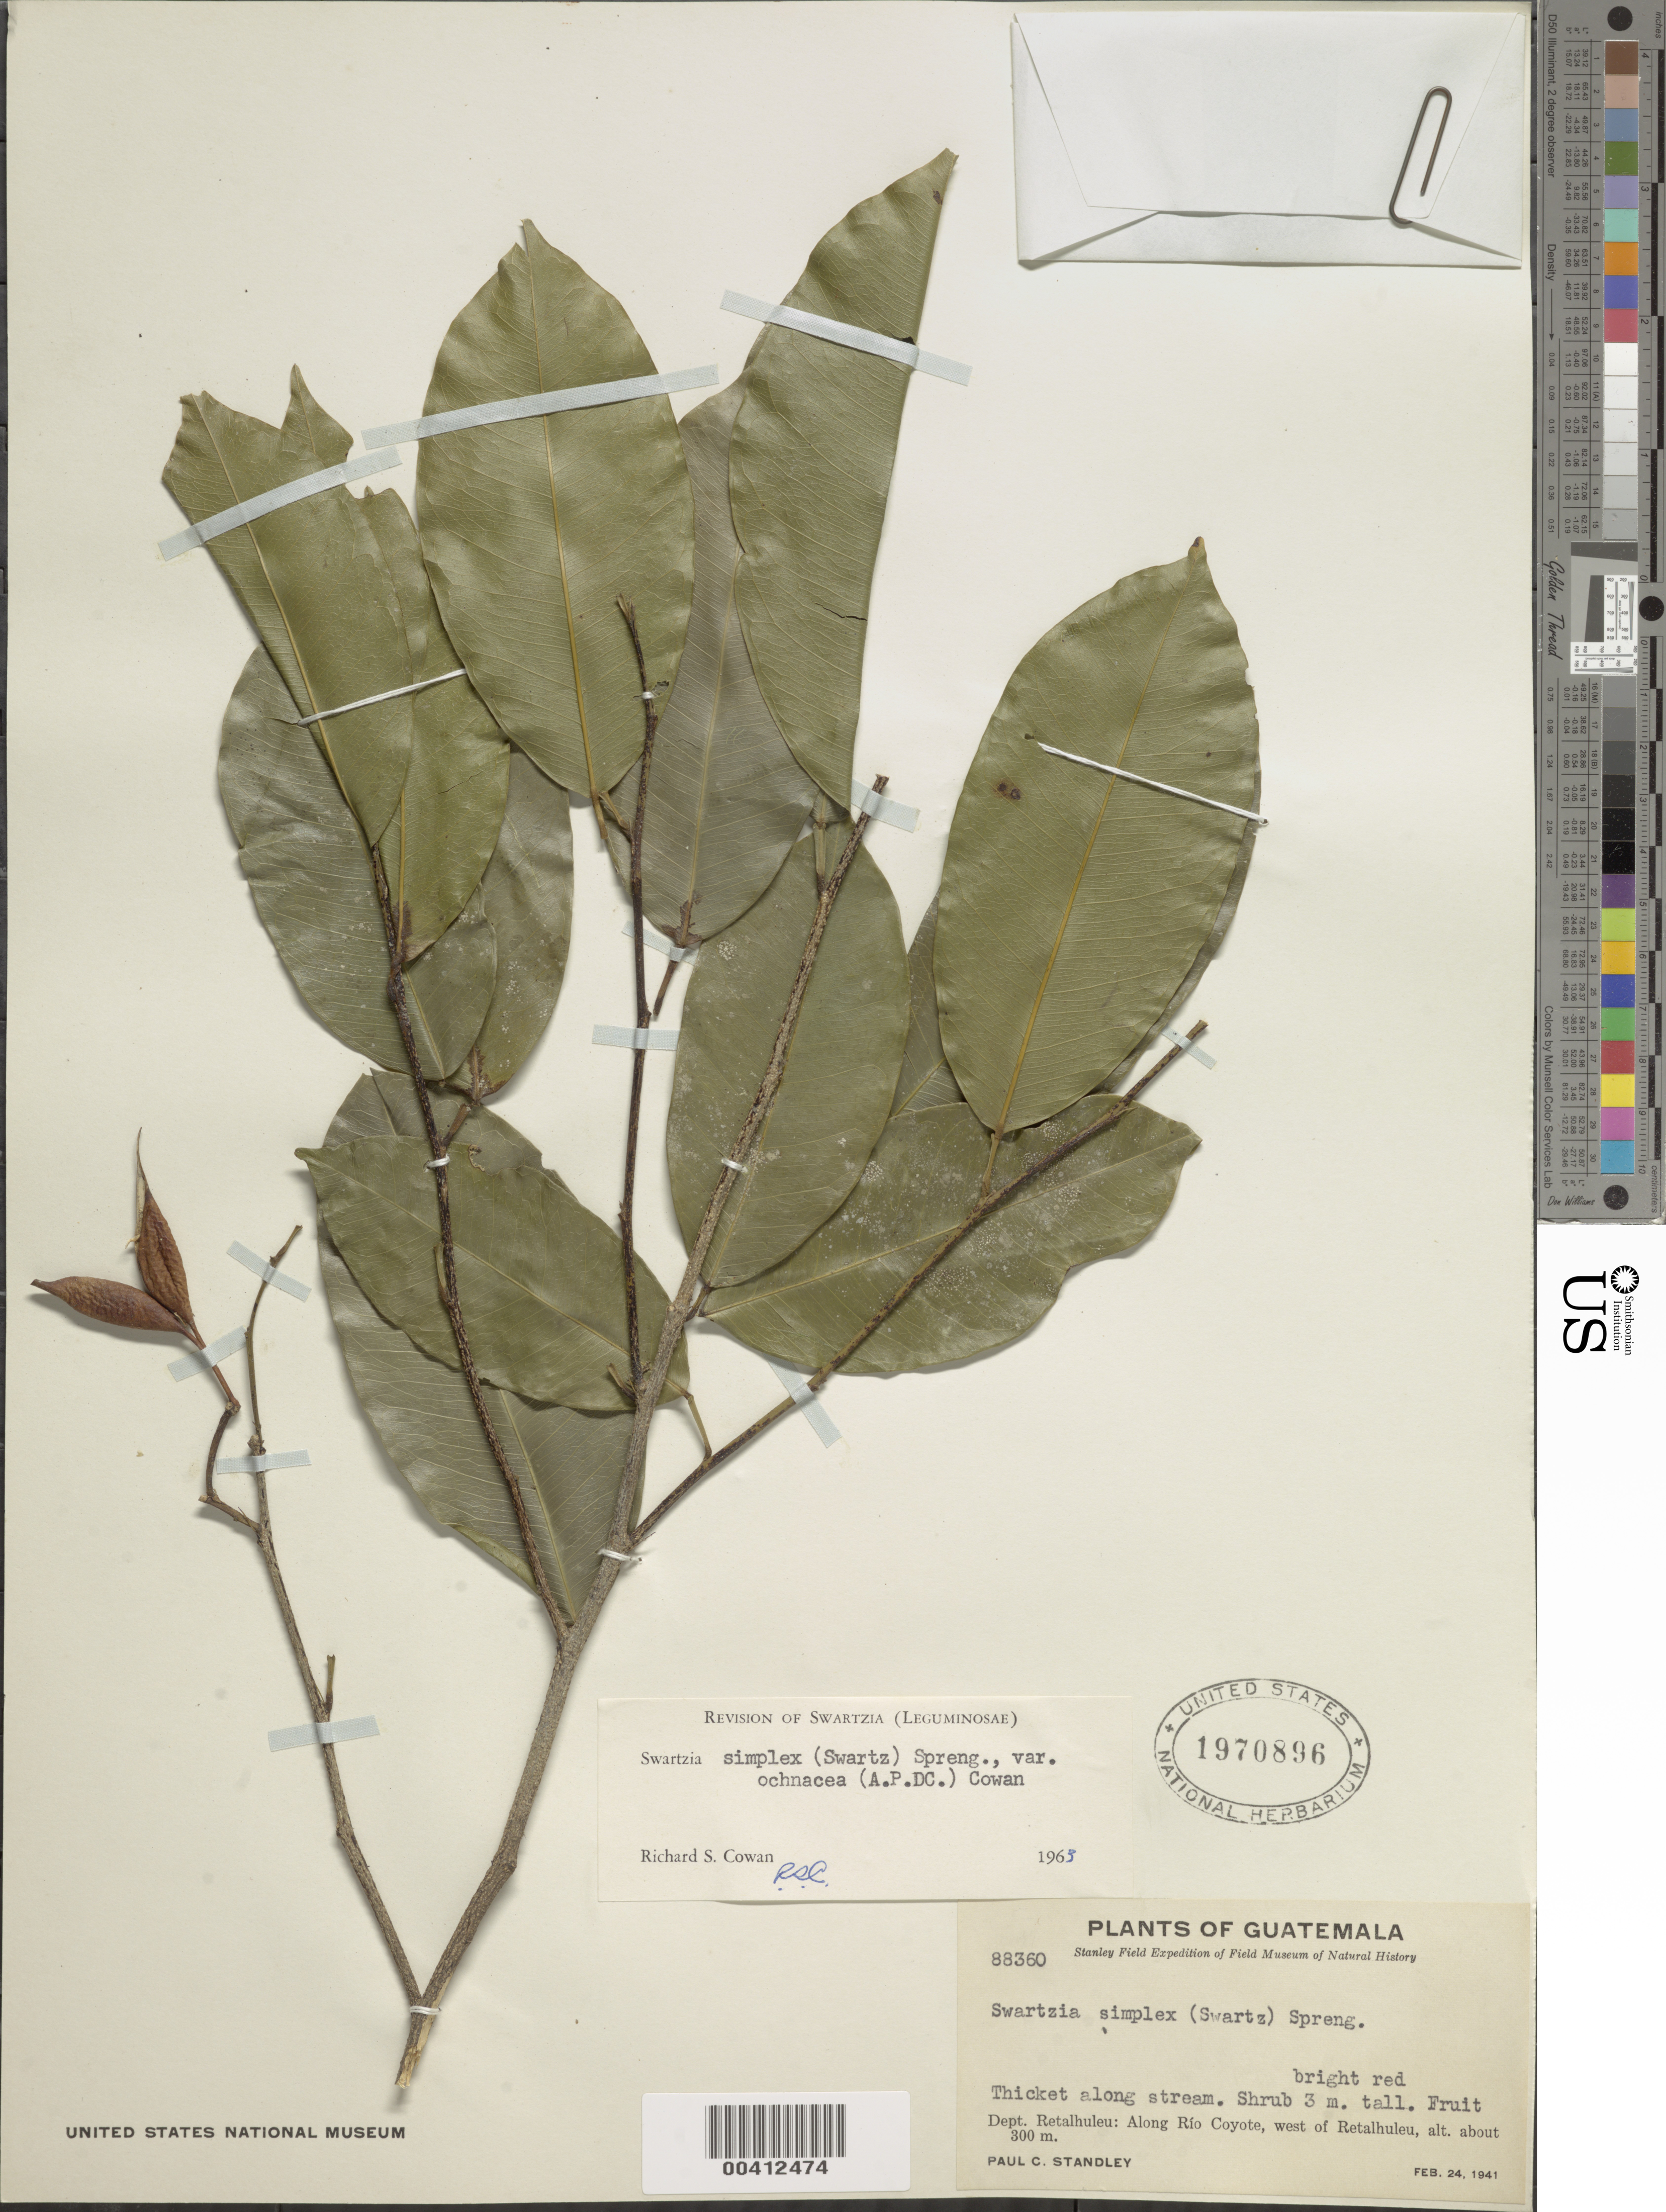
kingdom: Plantae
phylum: Tracheophyta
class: Magnoliopsida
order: Fabales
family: Fabaceae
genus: Swartzia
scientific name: Swartzia simplex var. ochnacea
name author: (DC.) R.S. Cowan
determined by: Cowan, R. S.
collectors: P. C. Standley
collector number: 88360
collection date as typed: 24 Feb 1941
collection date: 1941-02-24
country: Guatemala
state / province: Retalhuleu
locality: Along Rio Coyote, W of Retalhuleu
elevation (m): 300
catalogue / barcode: US 1970896